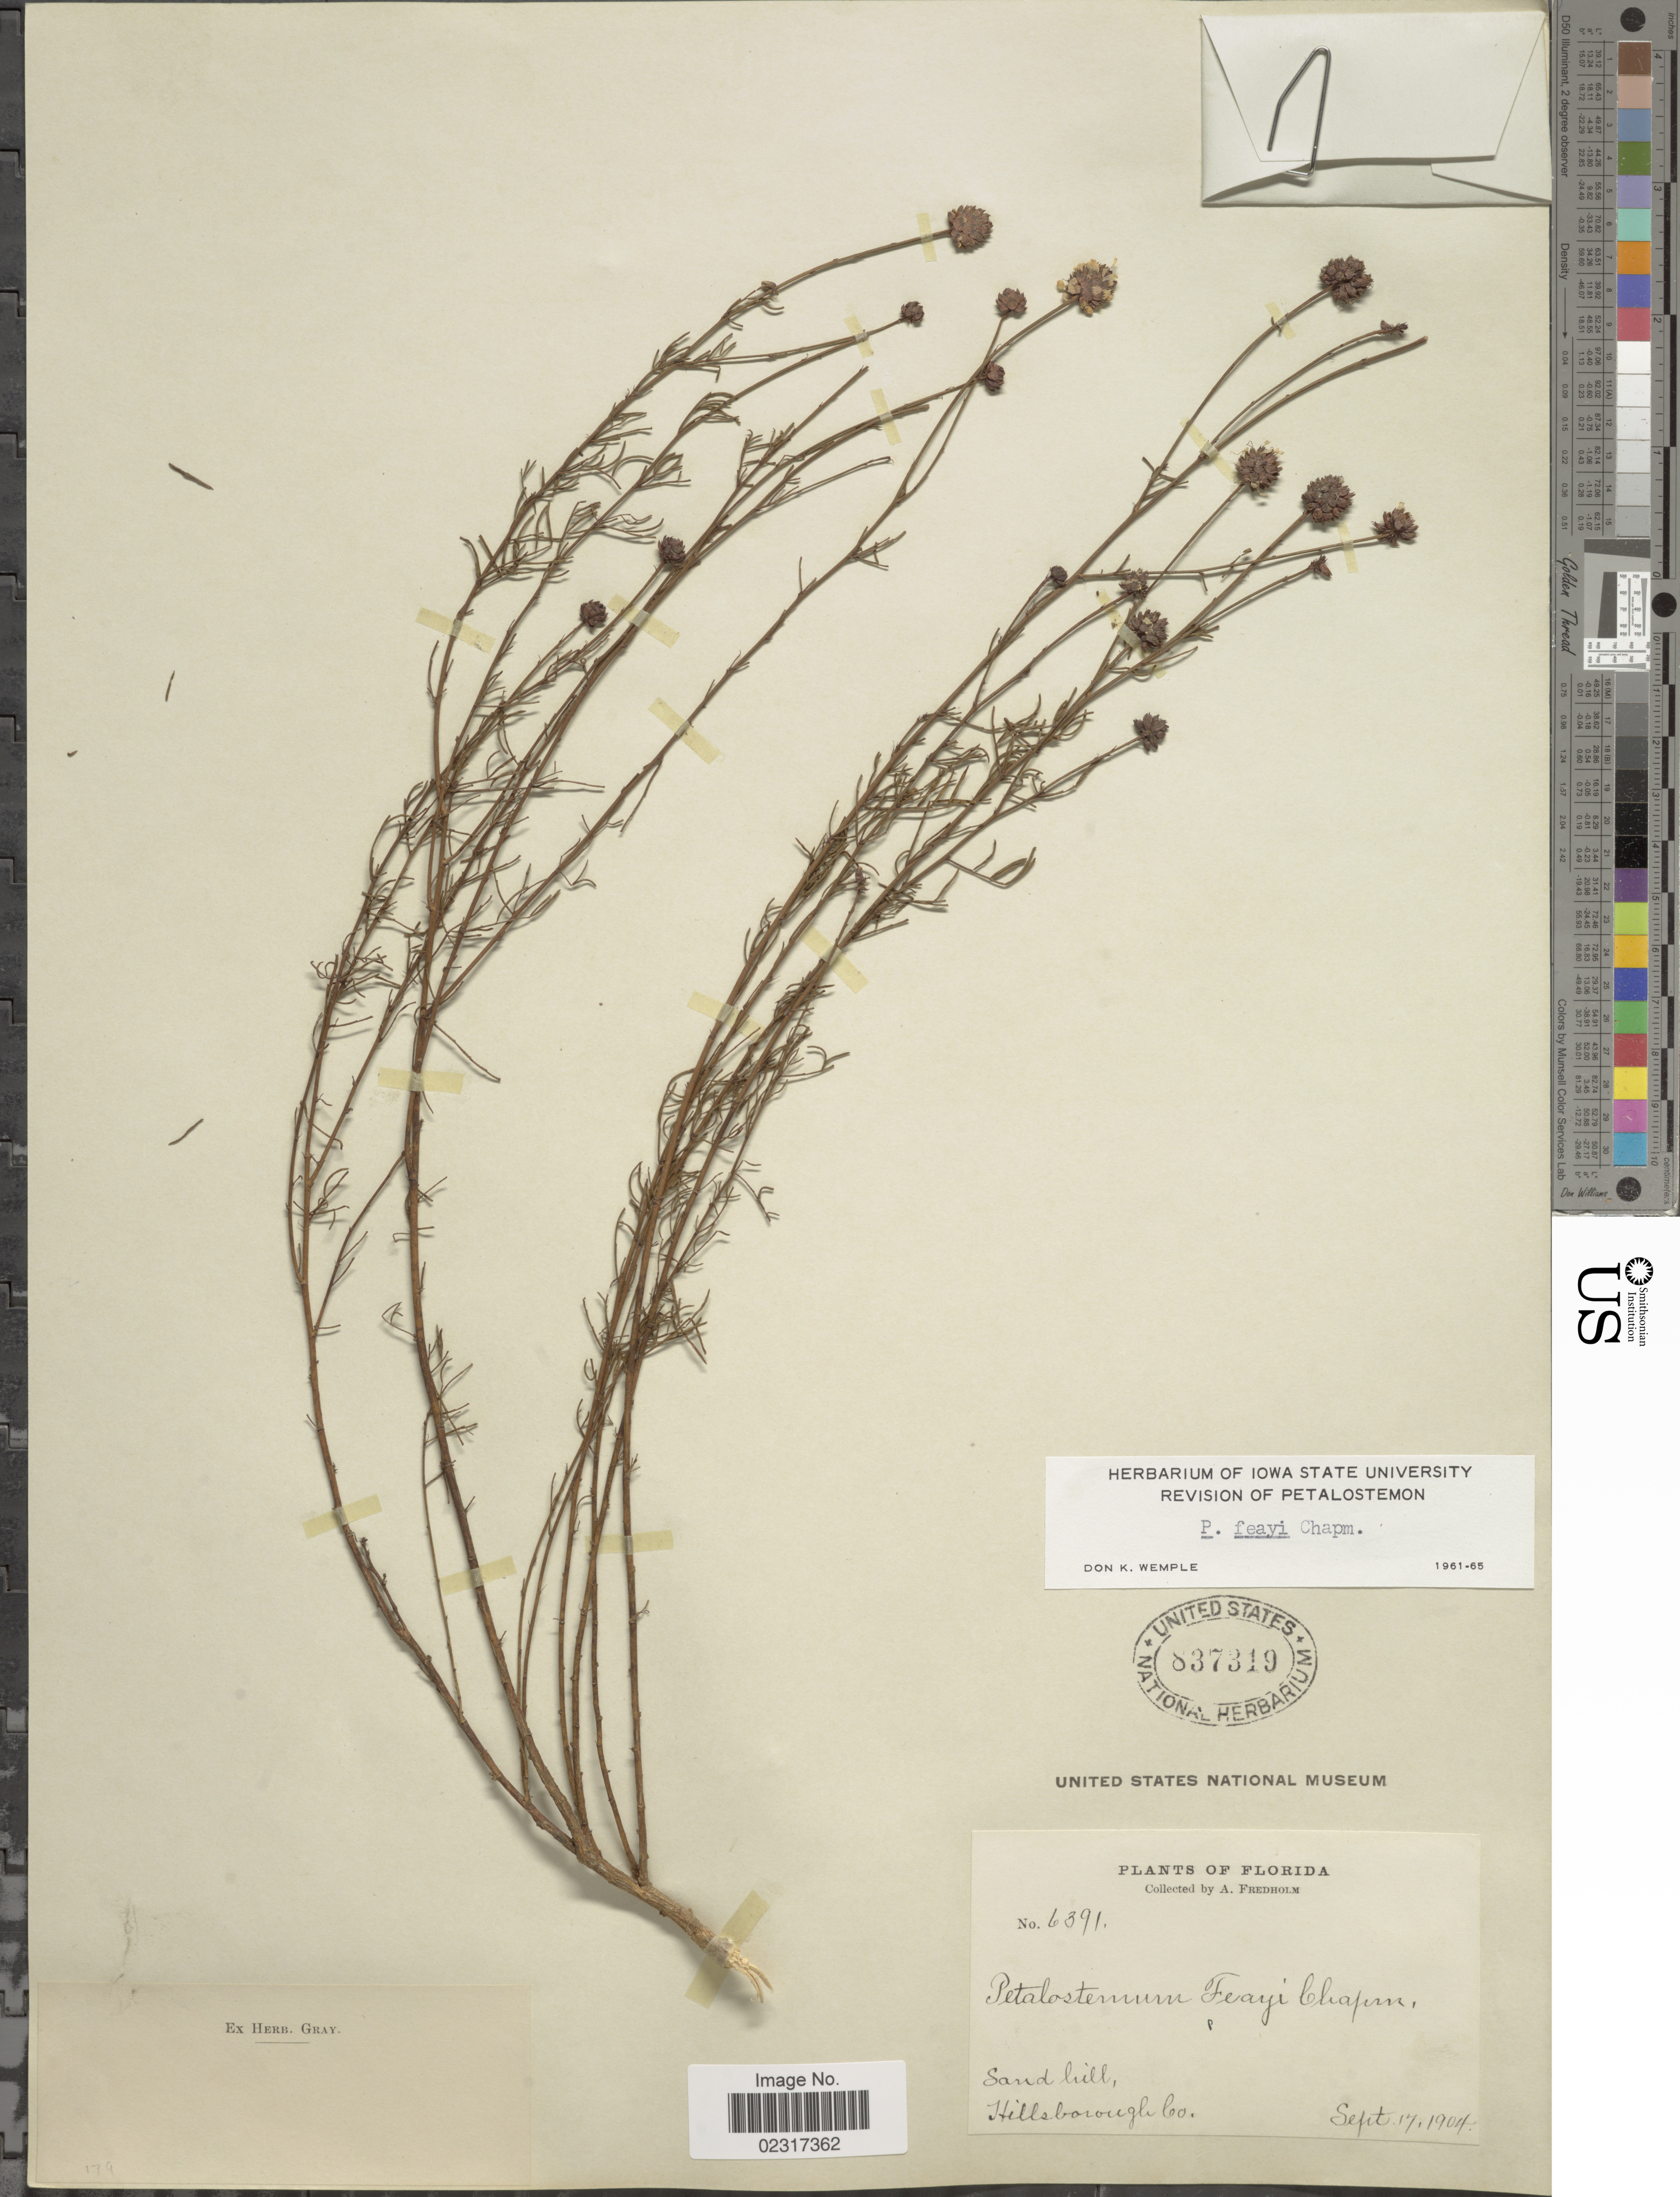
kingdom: Plantae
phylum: Tracheophyta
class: Magnoliopsida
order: Fabales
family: Fabaceae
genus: Dalea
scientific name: Dalea feayi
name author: (Chapm.) Barneby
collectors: A. Fredholm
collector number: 6391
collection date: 1904-09-17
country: United States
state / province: Florida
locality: Sand hill. Hillsborough Co.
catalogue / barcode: US 837319